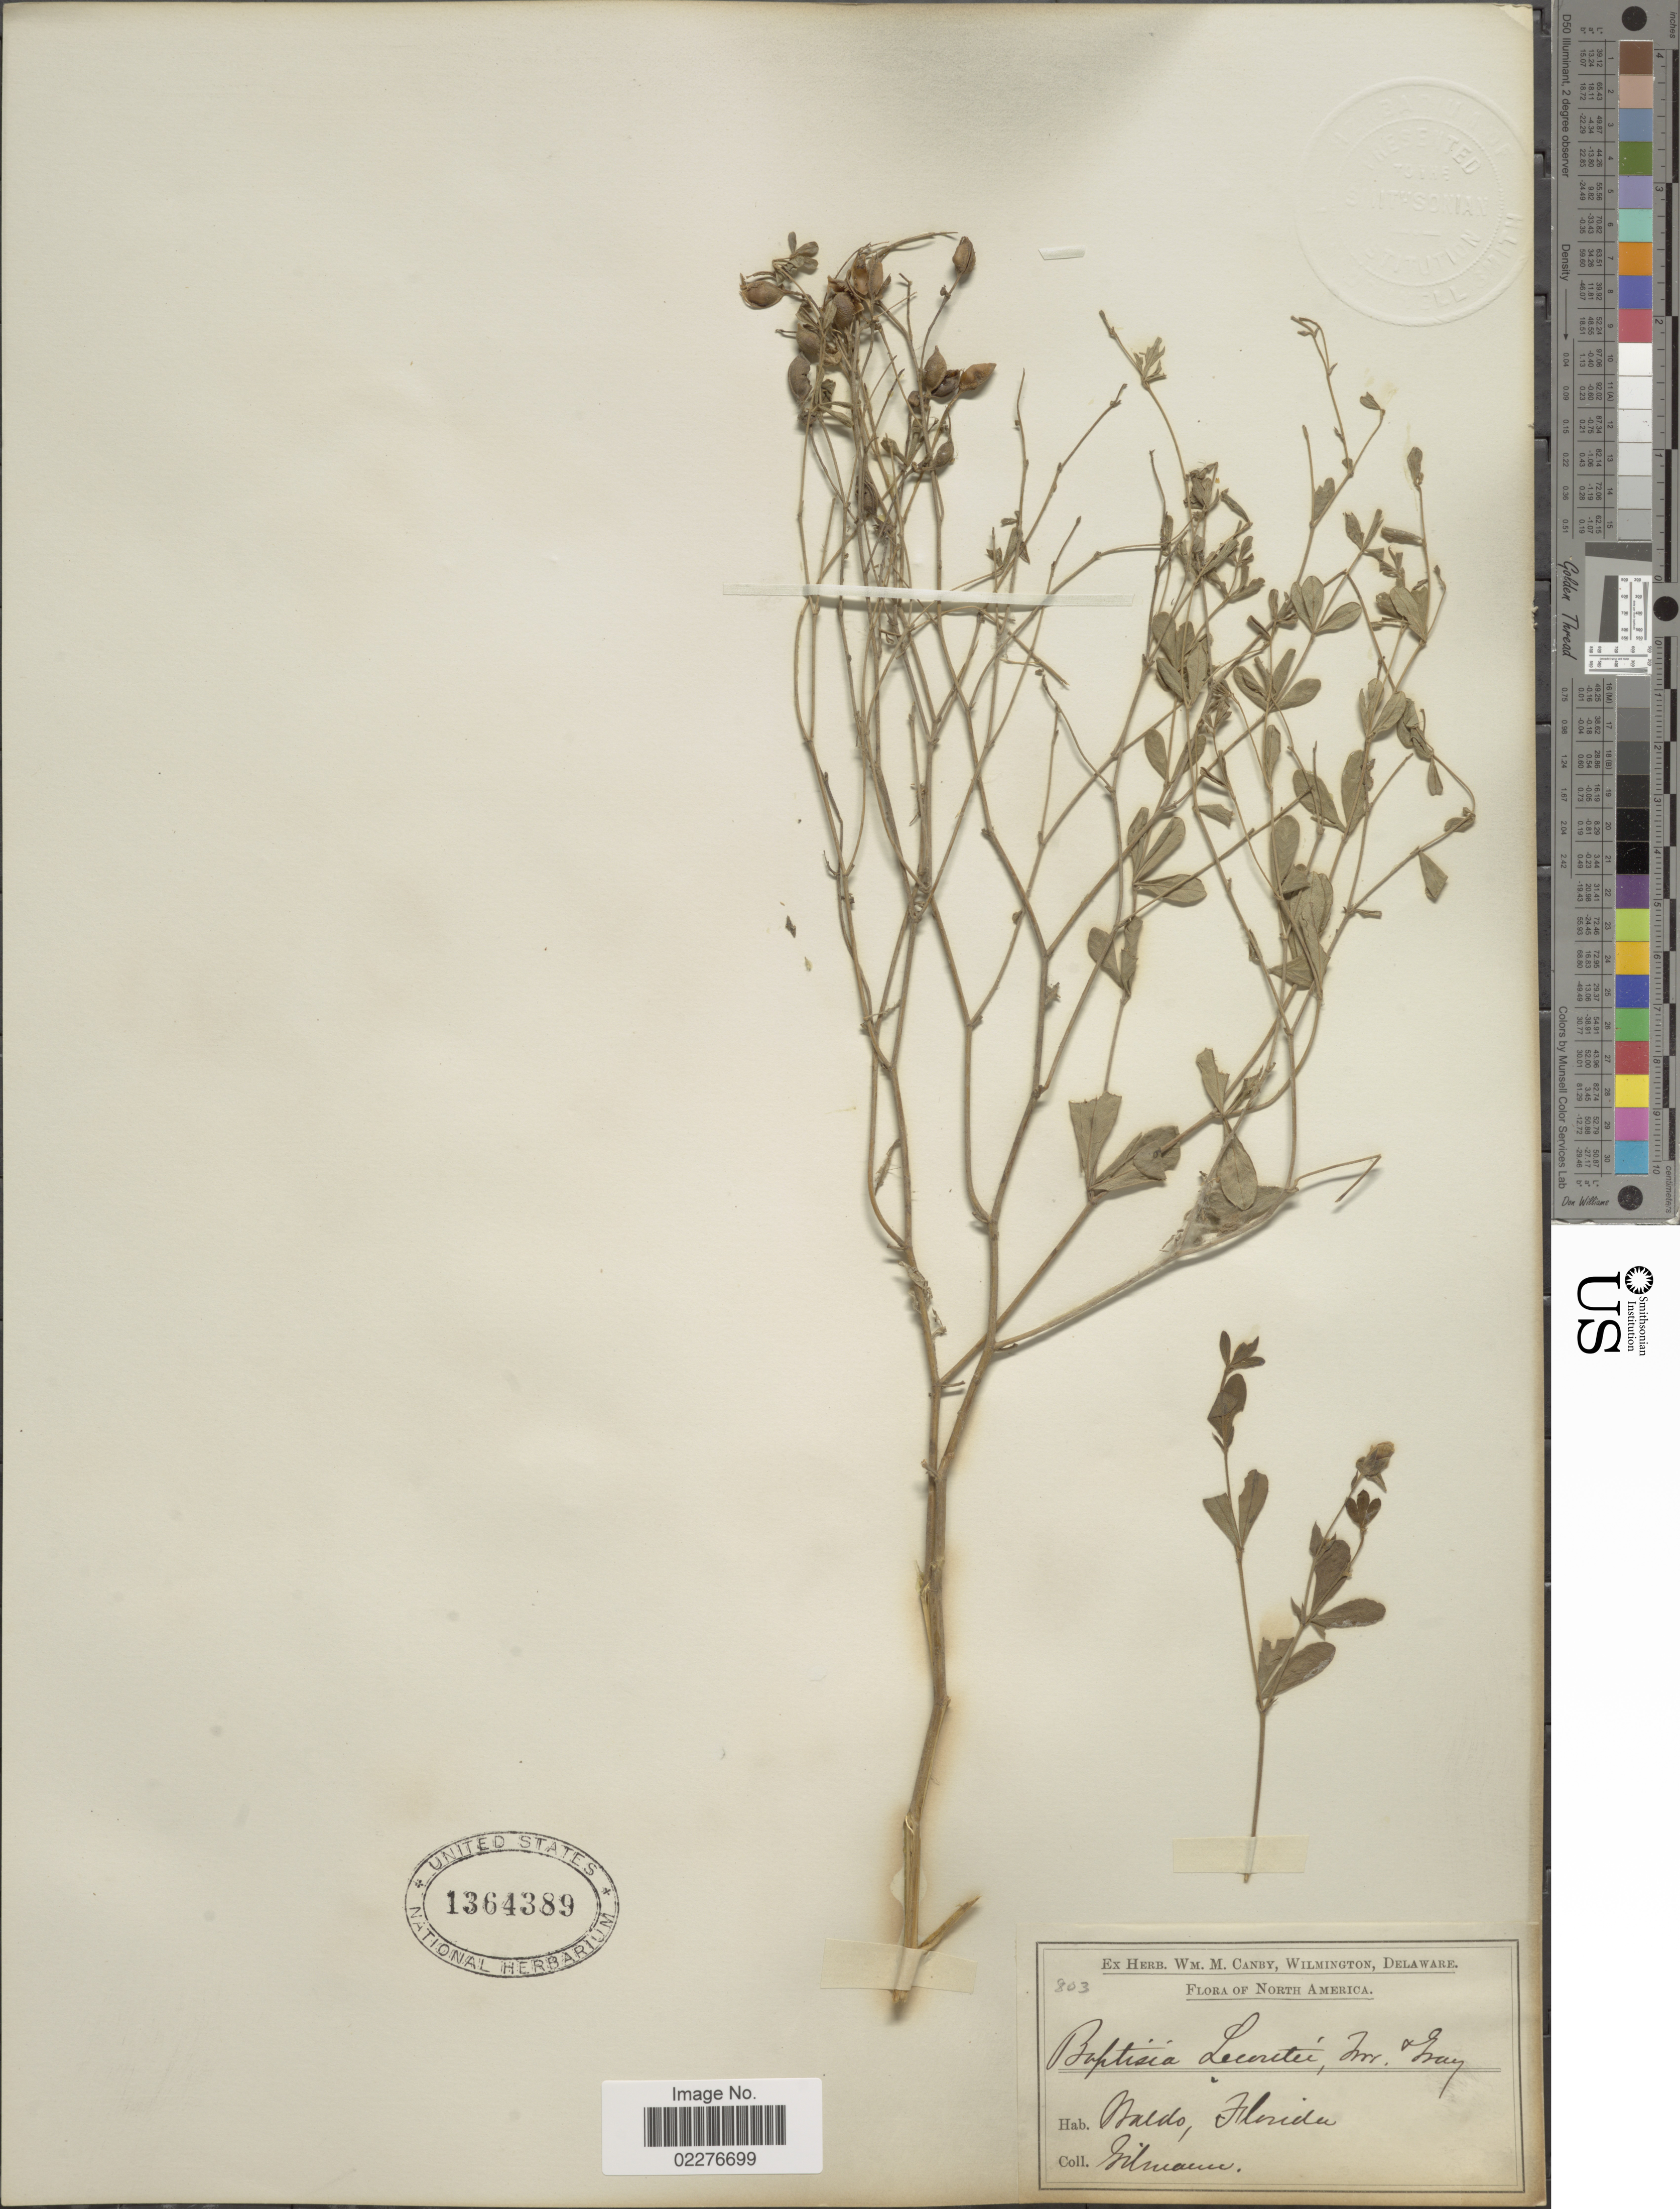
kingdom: Plantae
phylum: Tracheophyta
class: Magnoliopsida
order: Fabales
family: Fabaceae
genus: Baptisia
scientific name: Baptisia lecontei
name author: Torr. & A. Gray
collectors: -. Gilman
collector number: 803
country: United States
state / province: Florida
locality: Waldo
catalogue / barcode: US 1364389